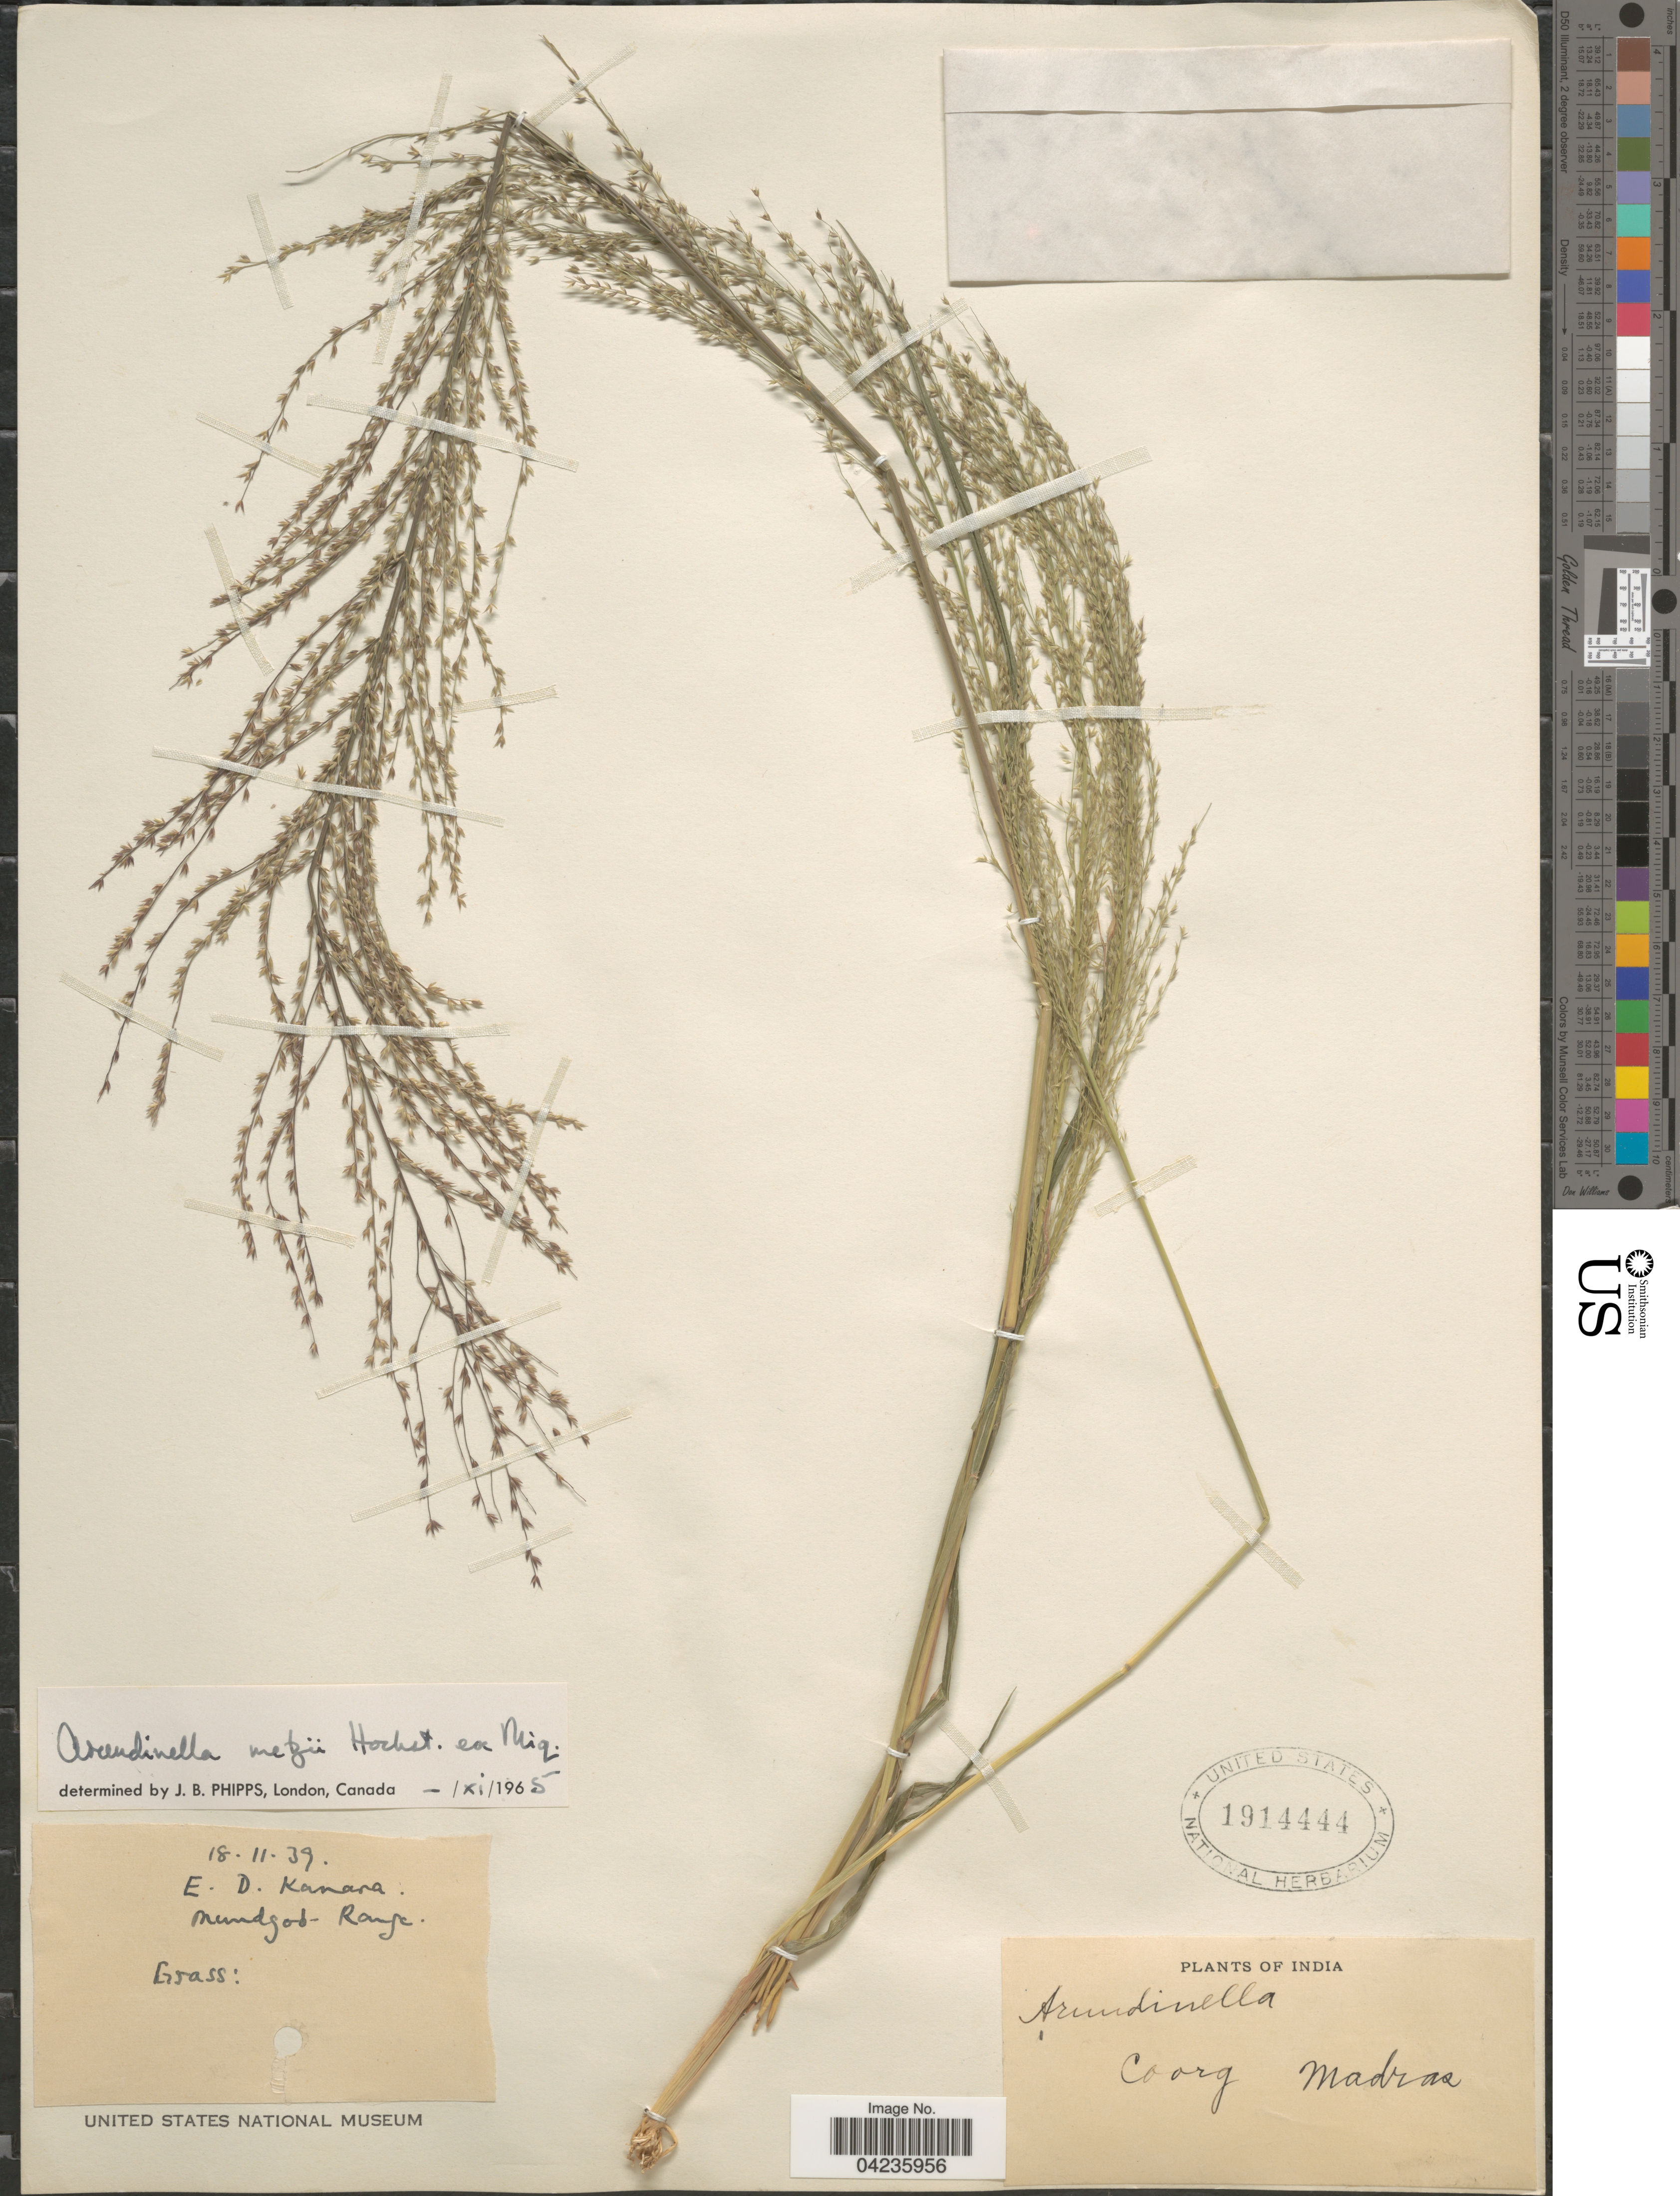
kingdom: Plantae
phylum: Tracheophyta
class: Liliopsida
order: Poales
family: Poaceae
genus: Arundinella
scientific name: Arundinella metzii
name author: Hochst. in Miq.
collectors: E. Kanara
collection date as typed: Transcribed d/m/y: 18/11/39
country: India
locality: Coorg, Madras. Mundgob-Range.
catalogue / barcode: US 1914444